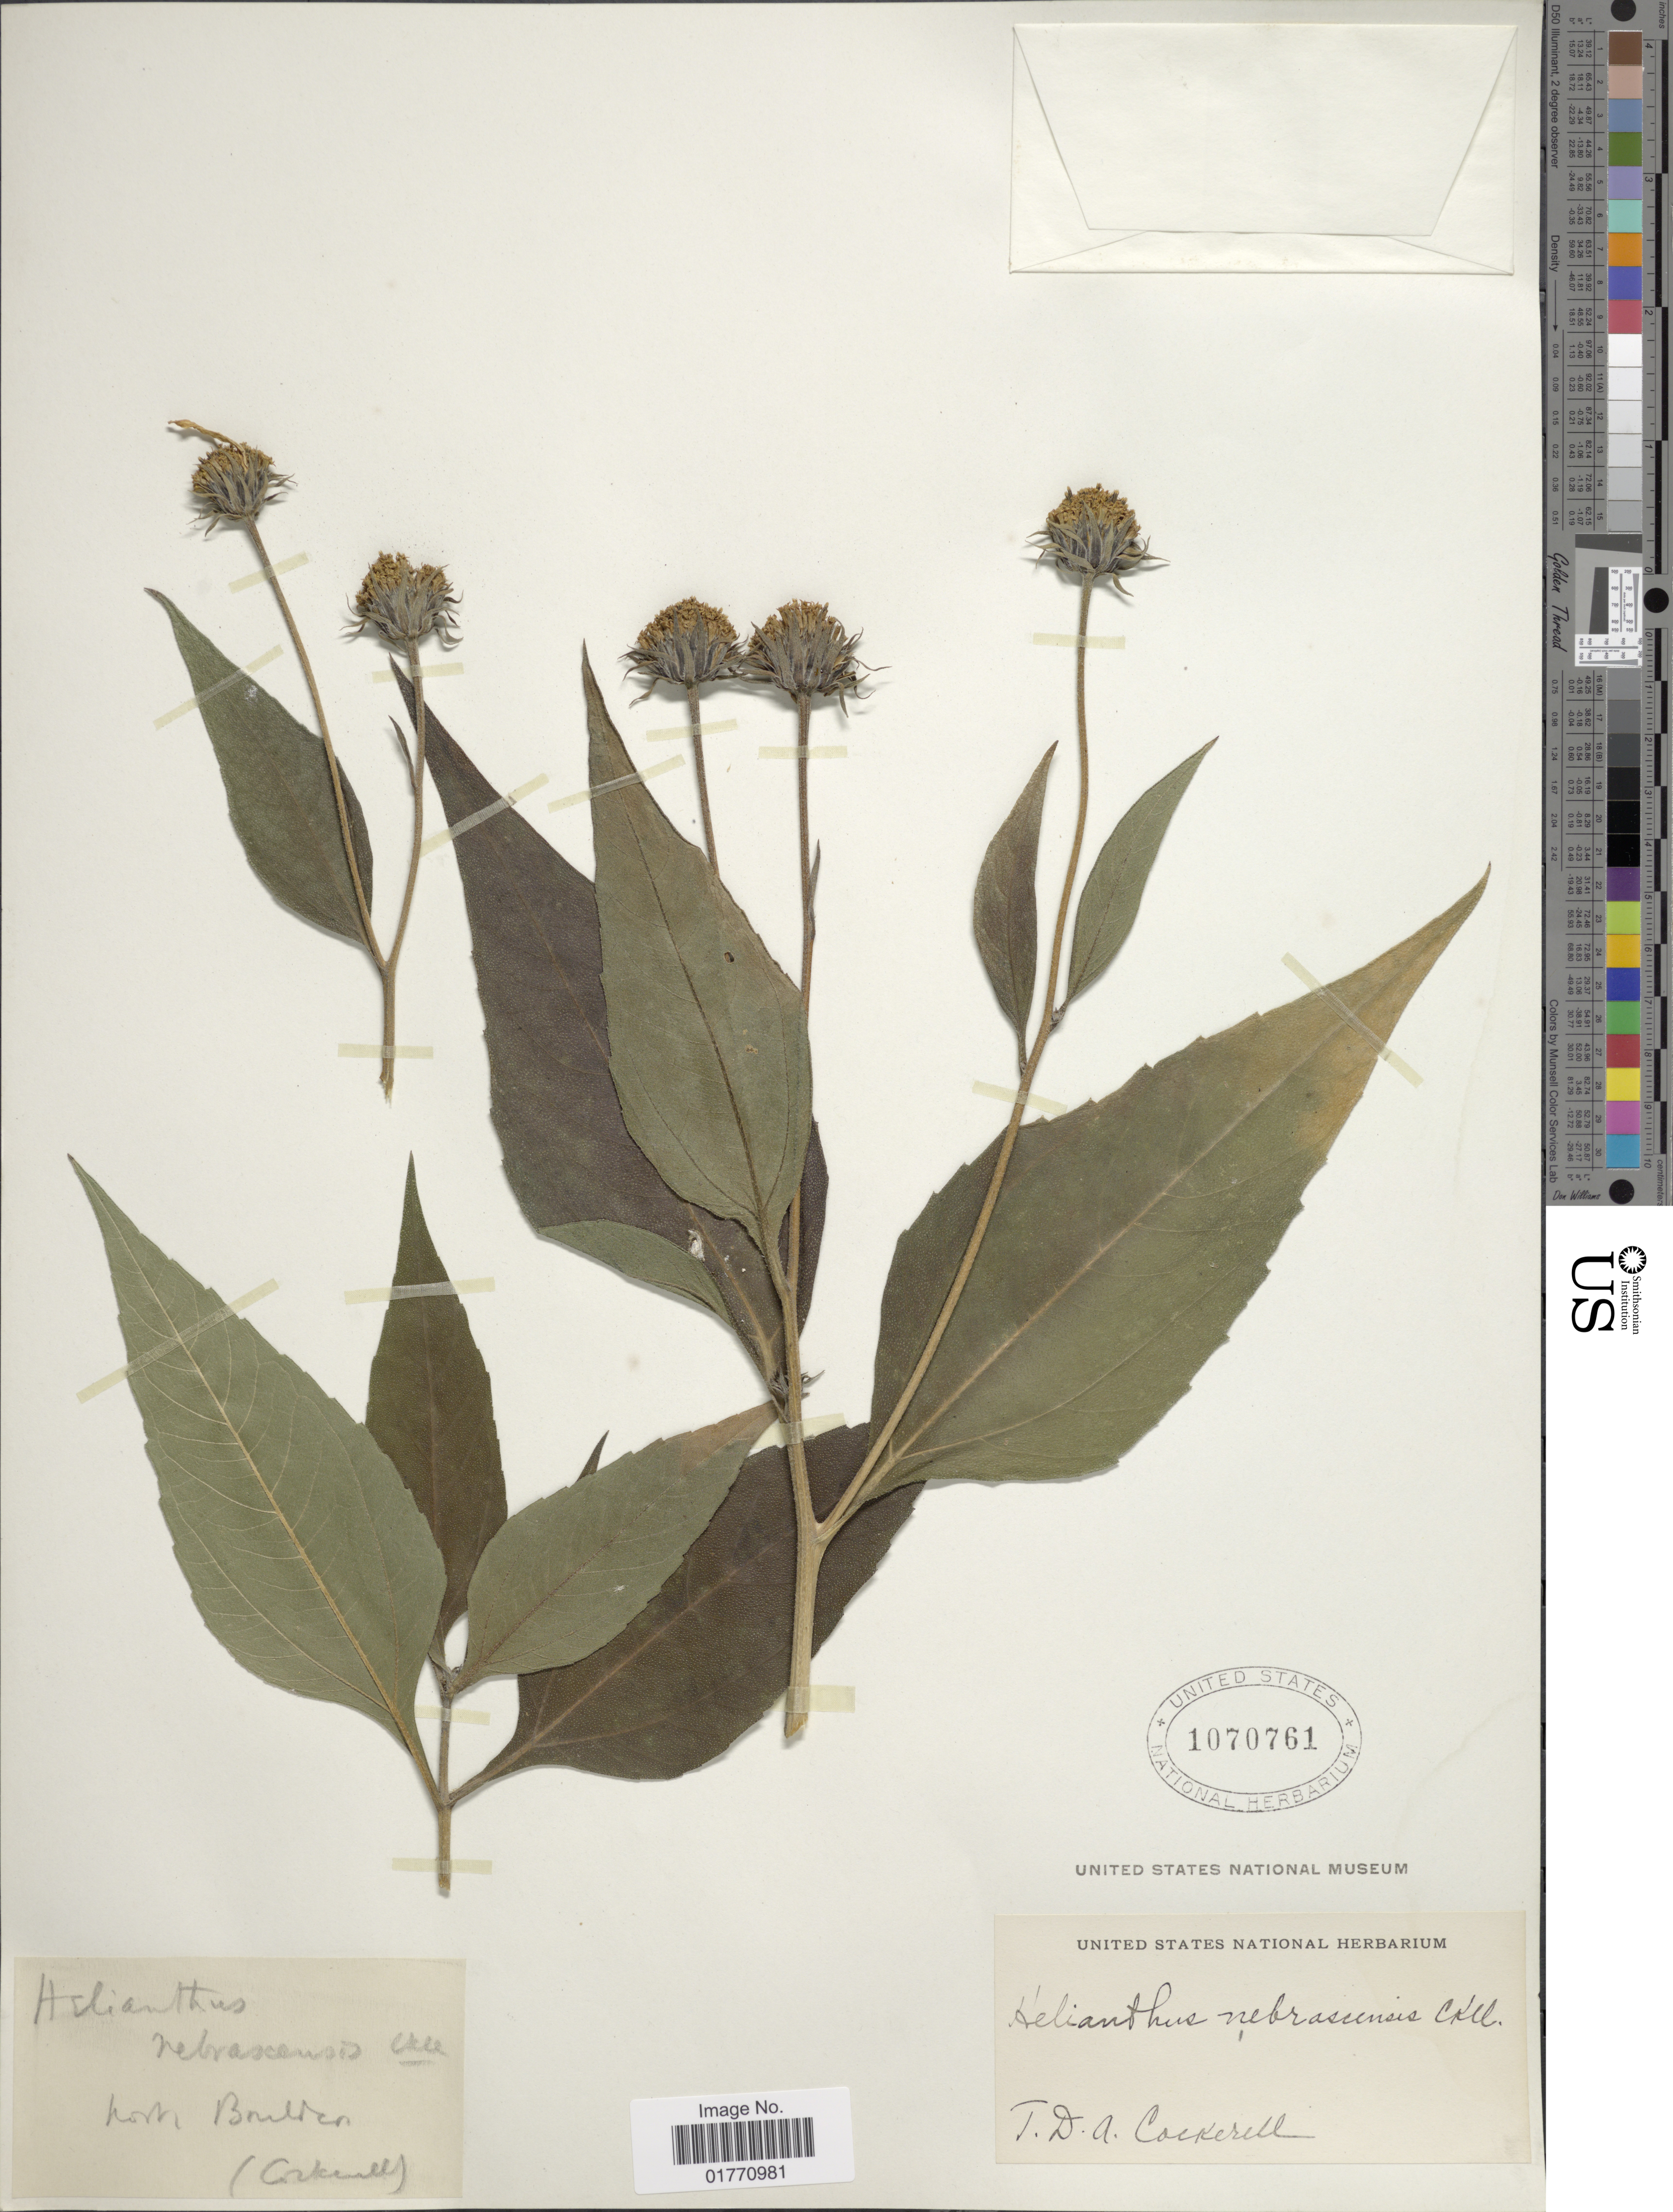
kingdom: Plantae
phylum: Tracheophyta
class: Magnoliopsida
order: Asterales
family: Asteraceae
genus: Helianthus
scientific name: Helianthus nebroscensis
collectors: T. Cockerell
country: United States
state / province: Colorado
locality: Hort Boulder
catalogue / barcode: US 1070761